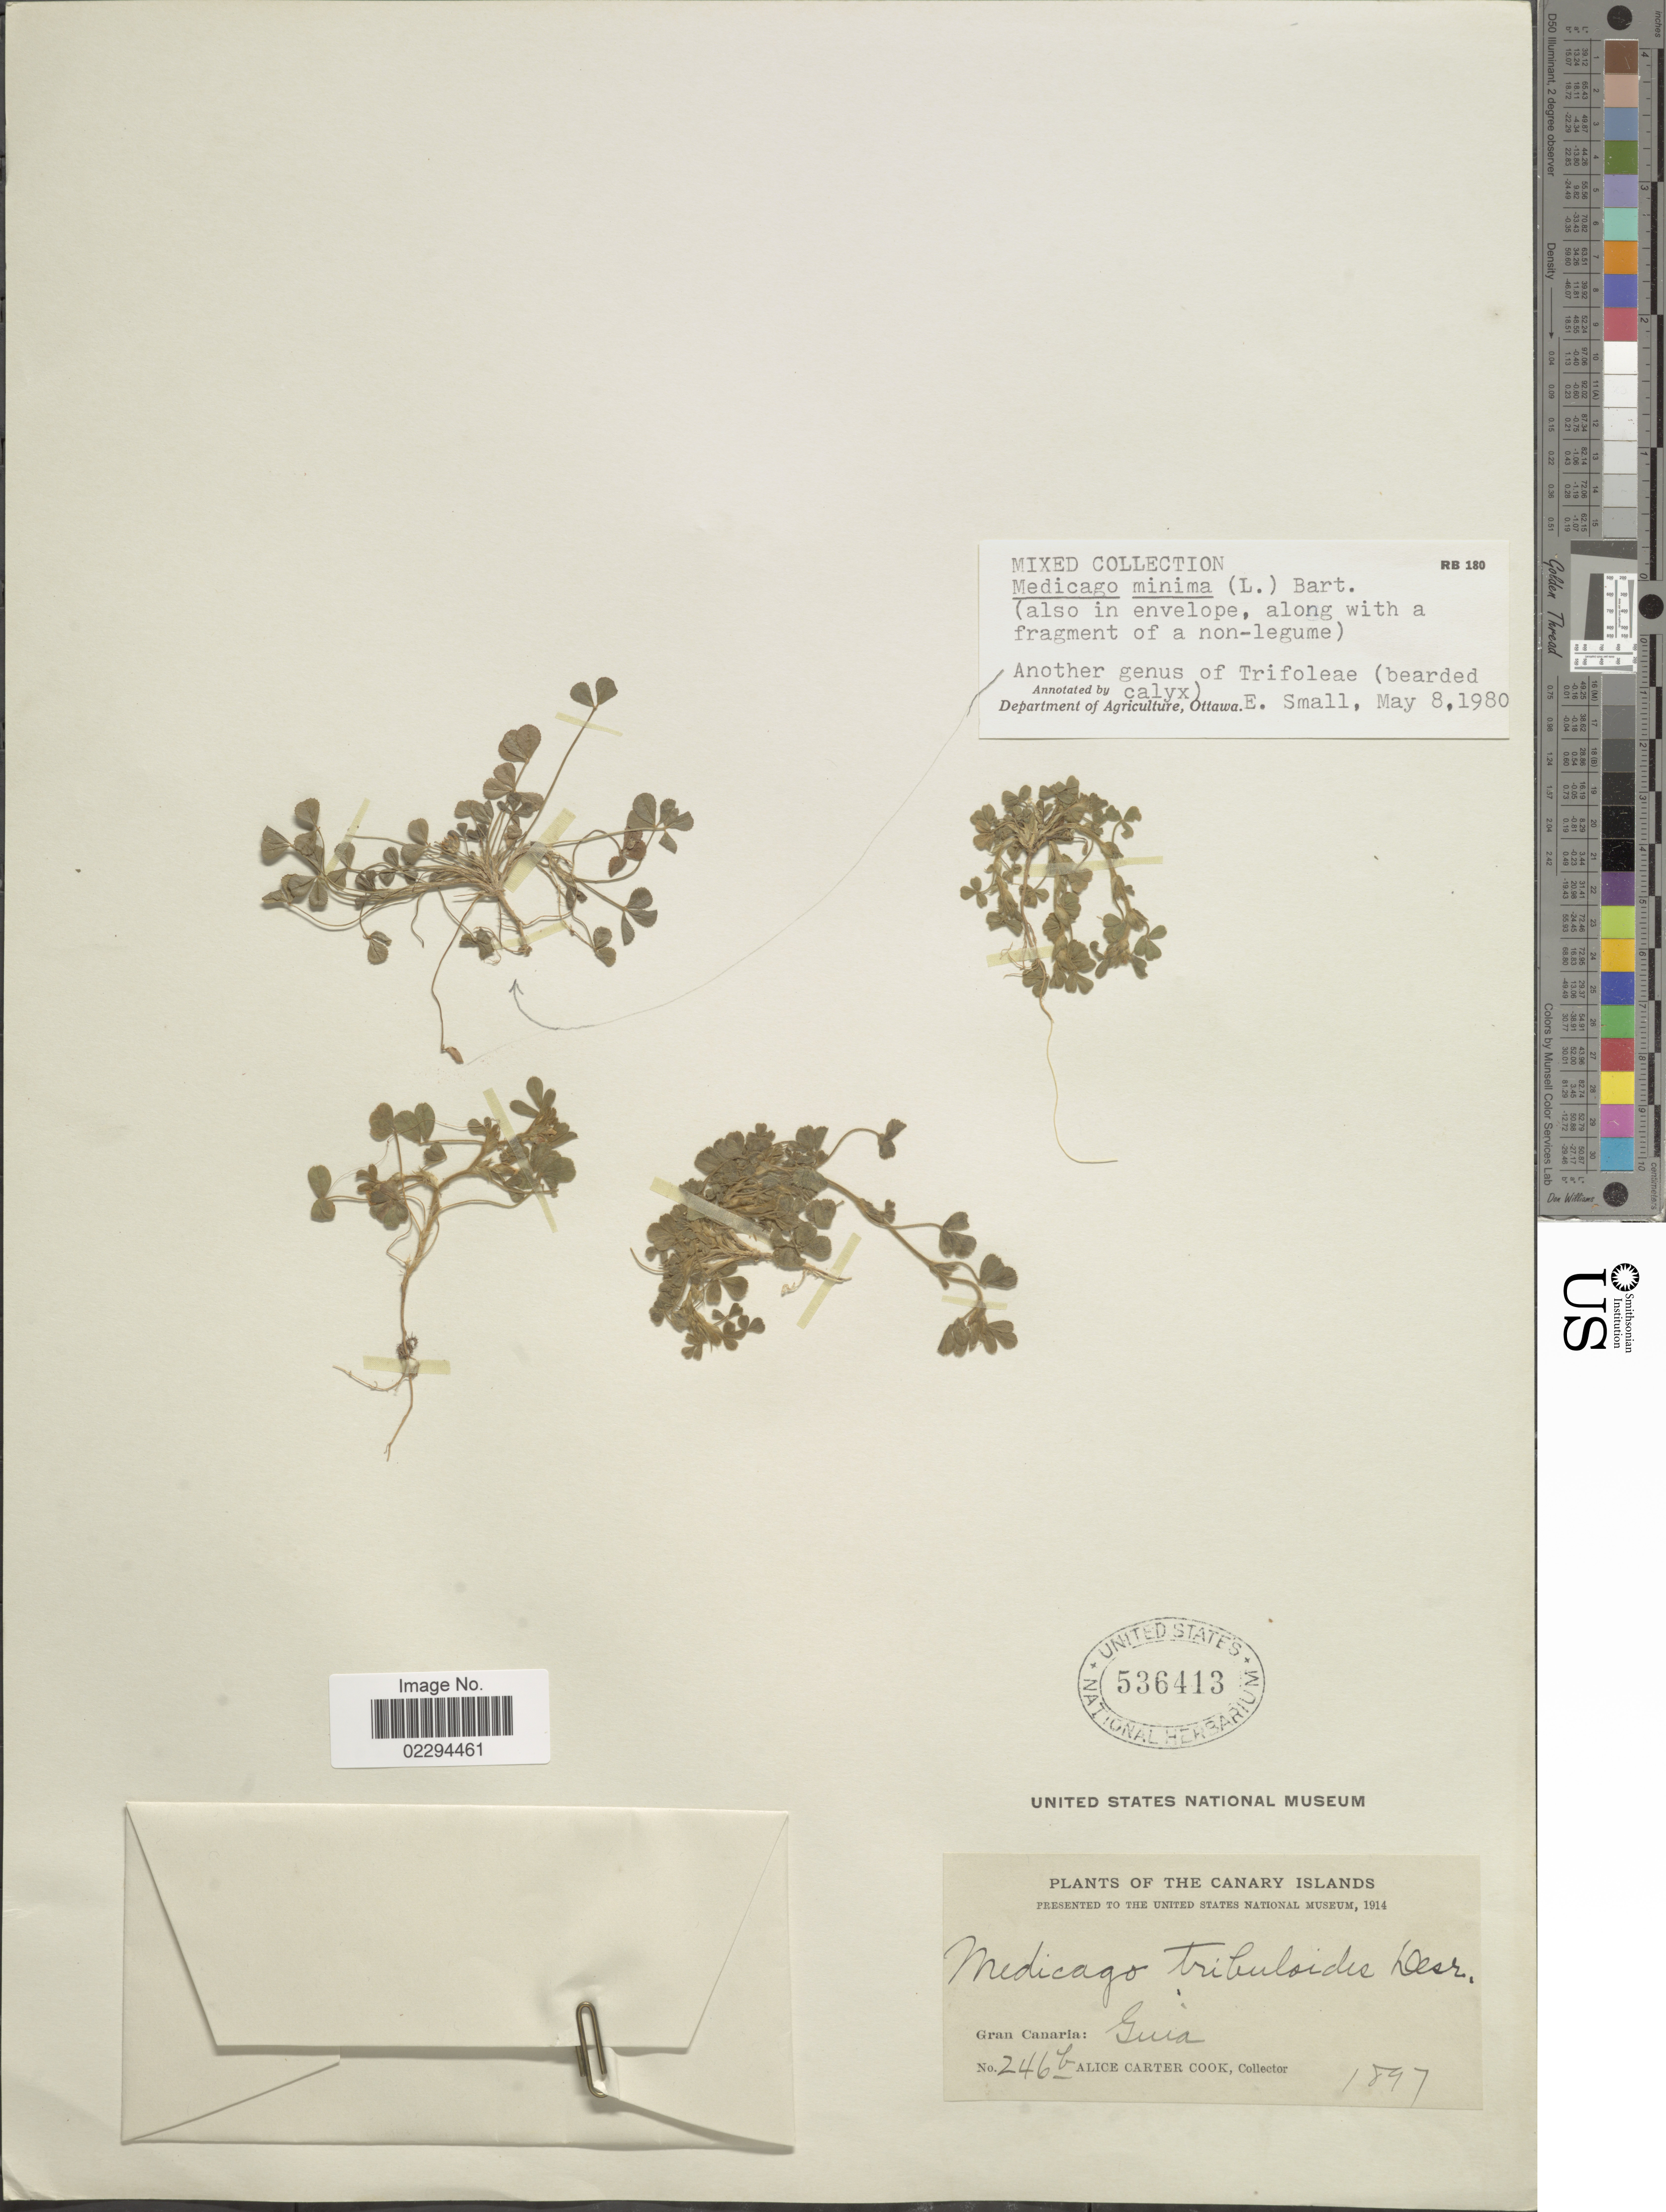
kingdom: Plantae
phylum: Tracheophyta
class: Magnoliopsida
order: Fabales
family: Fabaceae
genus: Medicago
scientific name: Medicago tribuloides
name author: Desr.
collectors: Alice C. Cook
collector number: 246b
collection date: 1897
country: Spain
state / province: Canarias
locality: Canary Islands. Gran Canaria: Guia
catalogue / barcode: US 536413